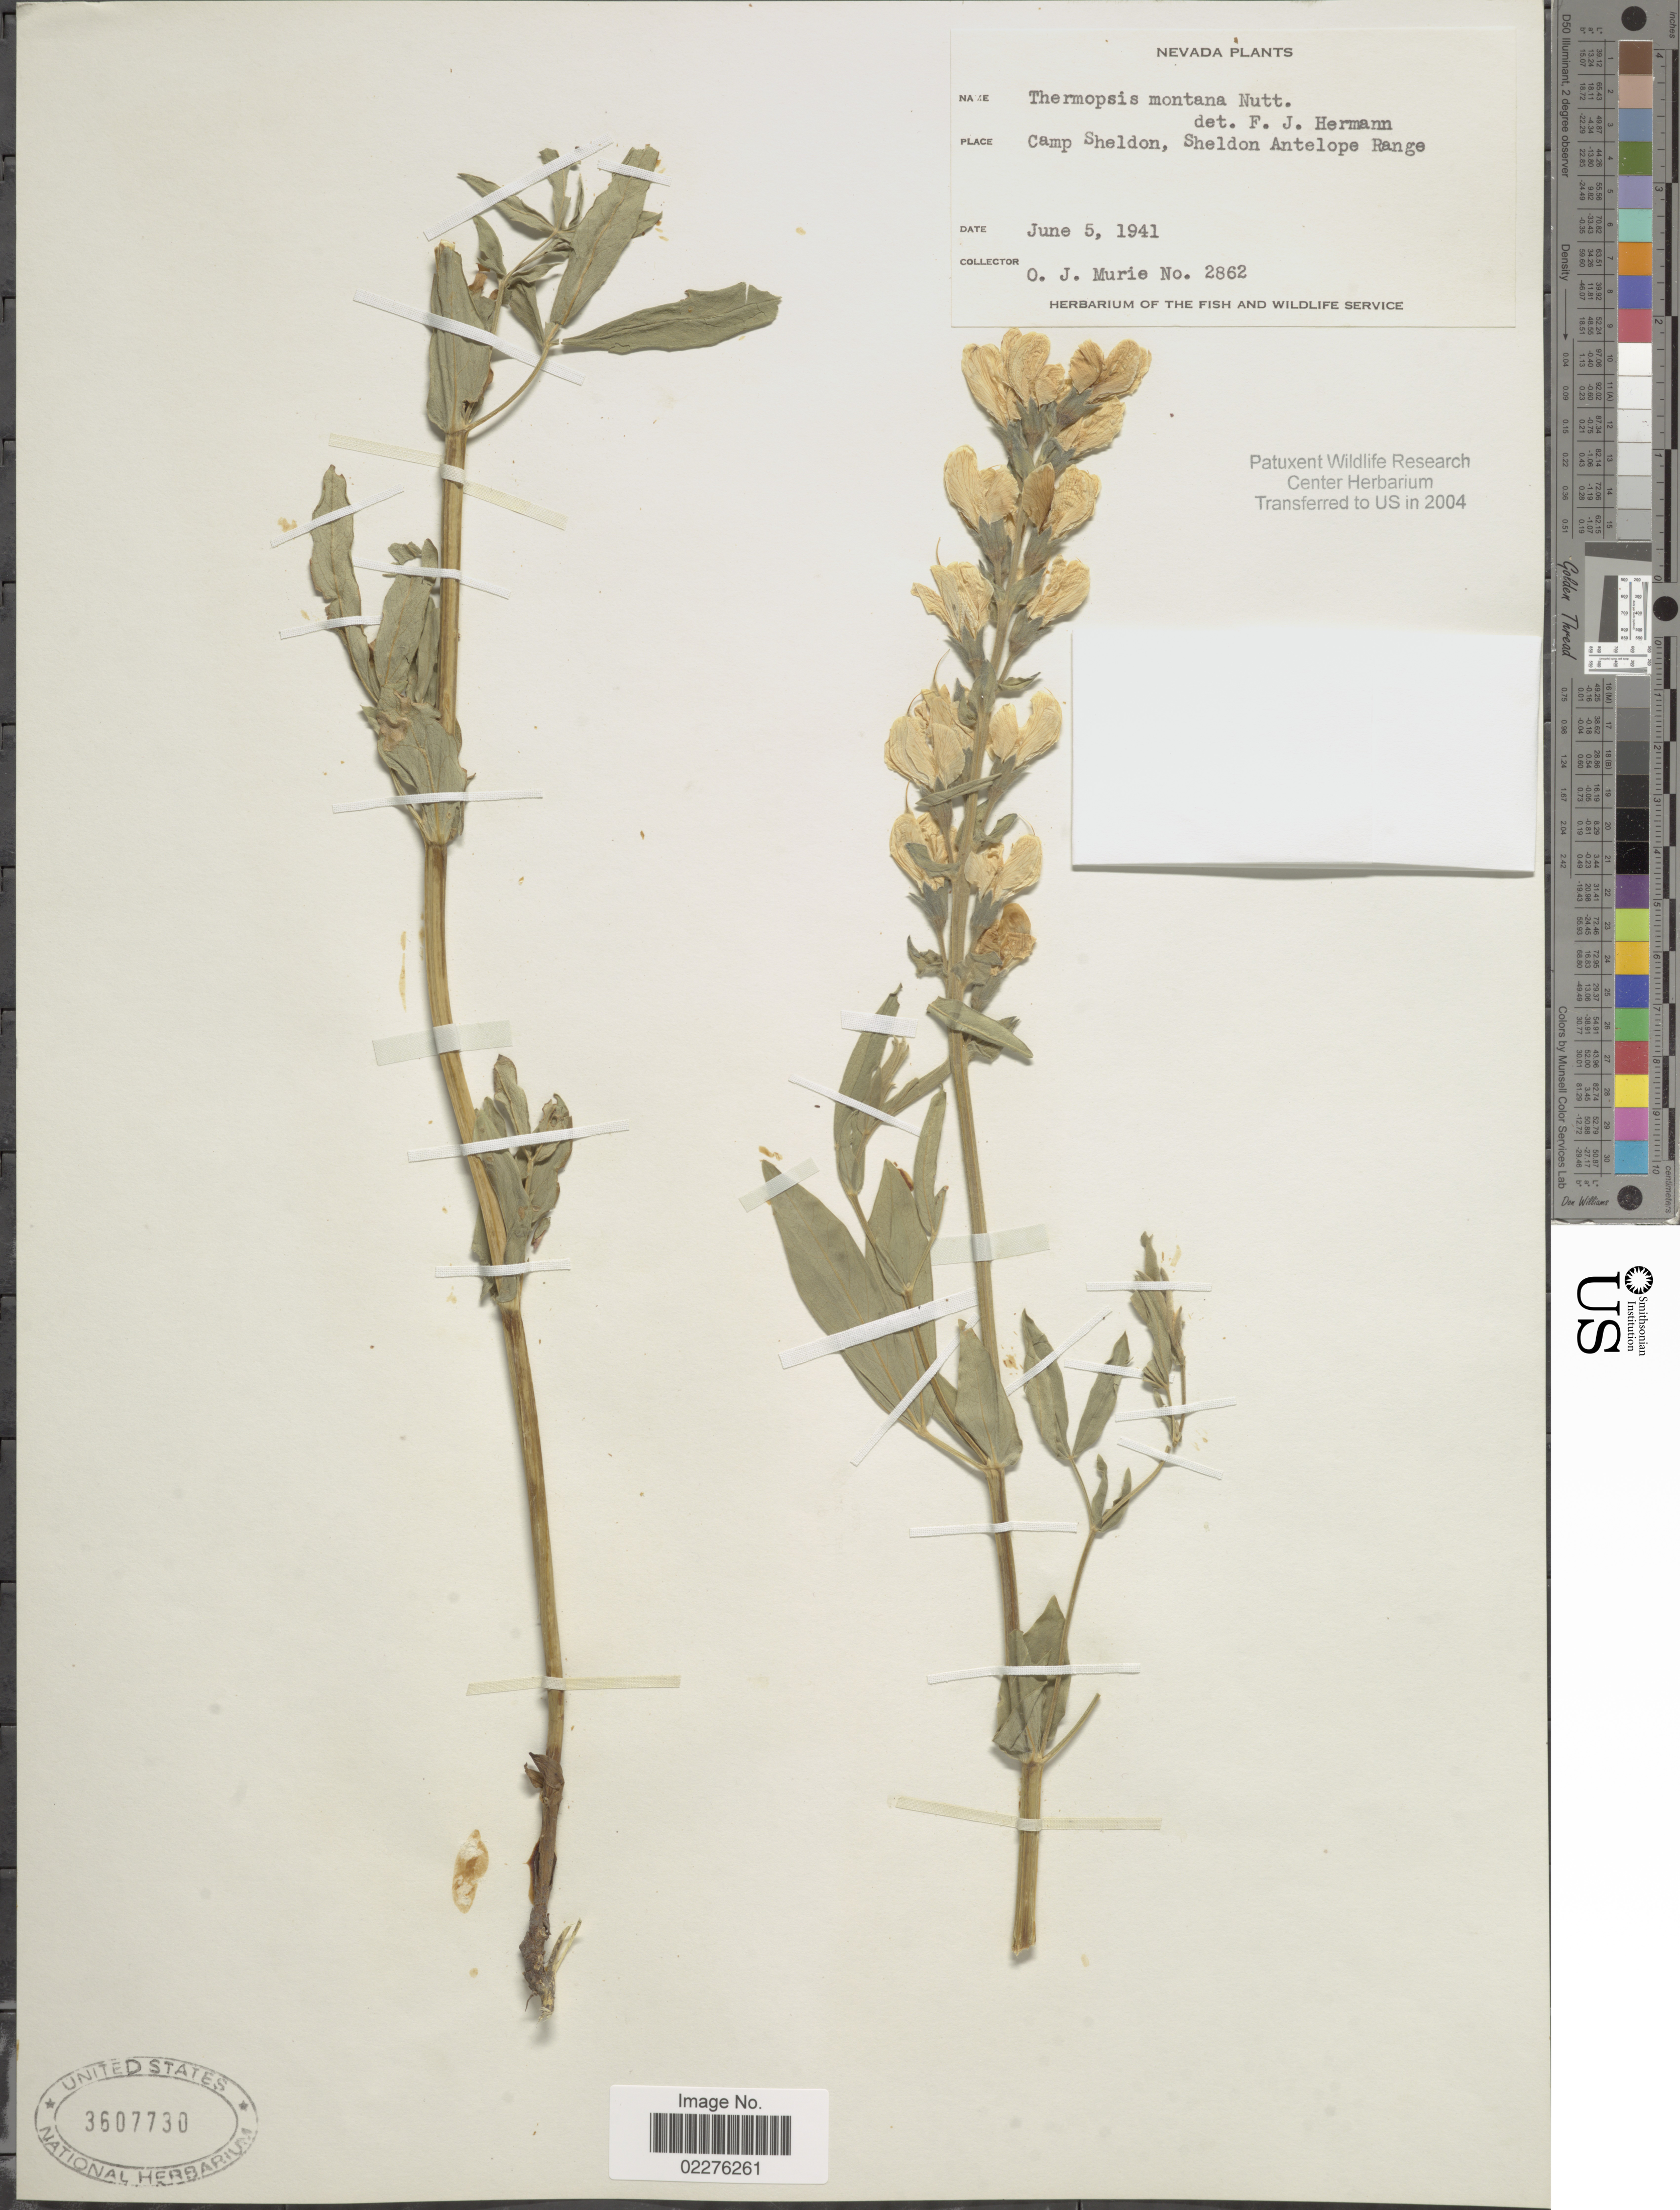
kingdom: Plantae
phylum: Tracheophyta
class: Magnoliopsida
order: Fabales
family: Fabaceae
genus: Thermopsis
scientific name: Thermopsis montana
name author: Nutt.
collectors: O. Murie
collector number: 2862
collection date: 1941-06-05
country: United States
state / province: Nevada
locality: Camp Sheldon, Sheldon Antelope Range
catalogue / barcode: US 3607730